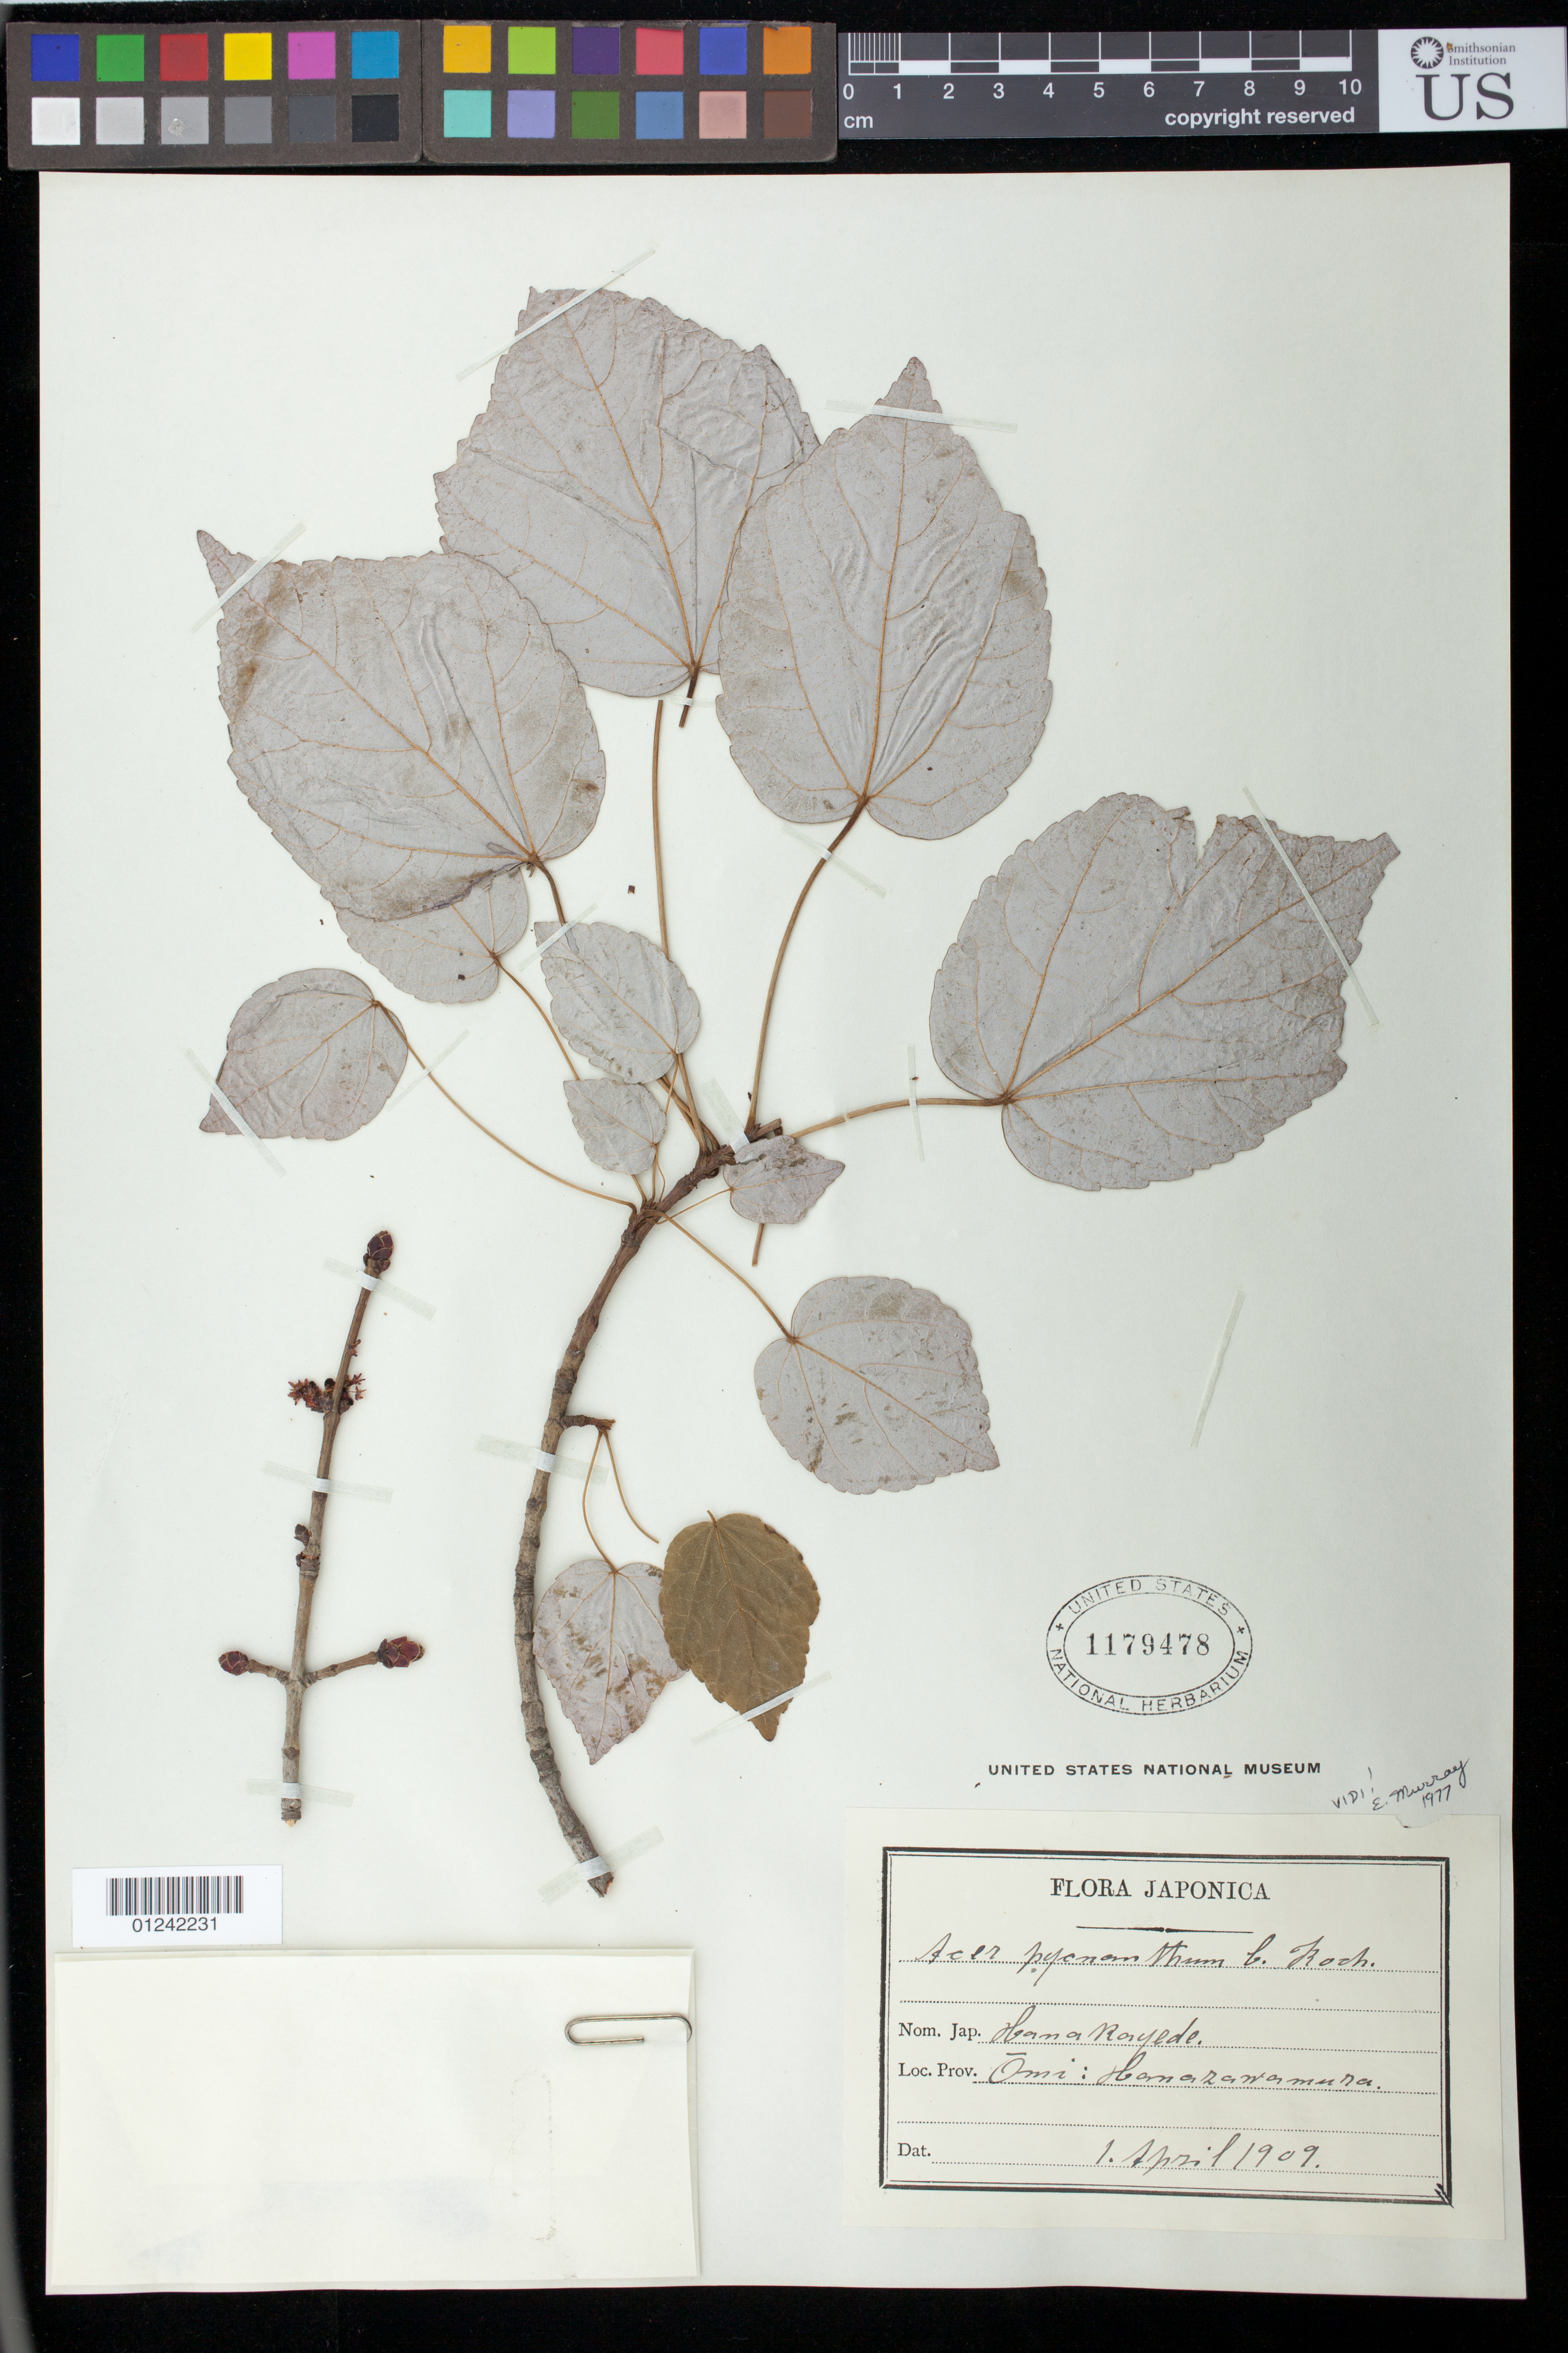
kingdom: Plantae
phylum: Tracheophyta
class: Magnoliopsida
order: Sapindales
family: Sapindaceae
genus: Acer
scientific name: Acer pycnanthum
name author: Koch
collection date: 1909-04-01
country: Japan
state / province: Siga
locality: Omi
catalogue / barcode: US 1179478